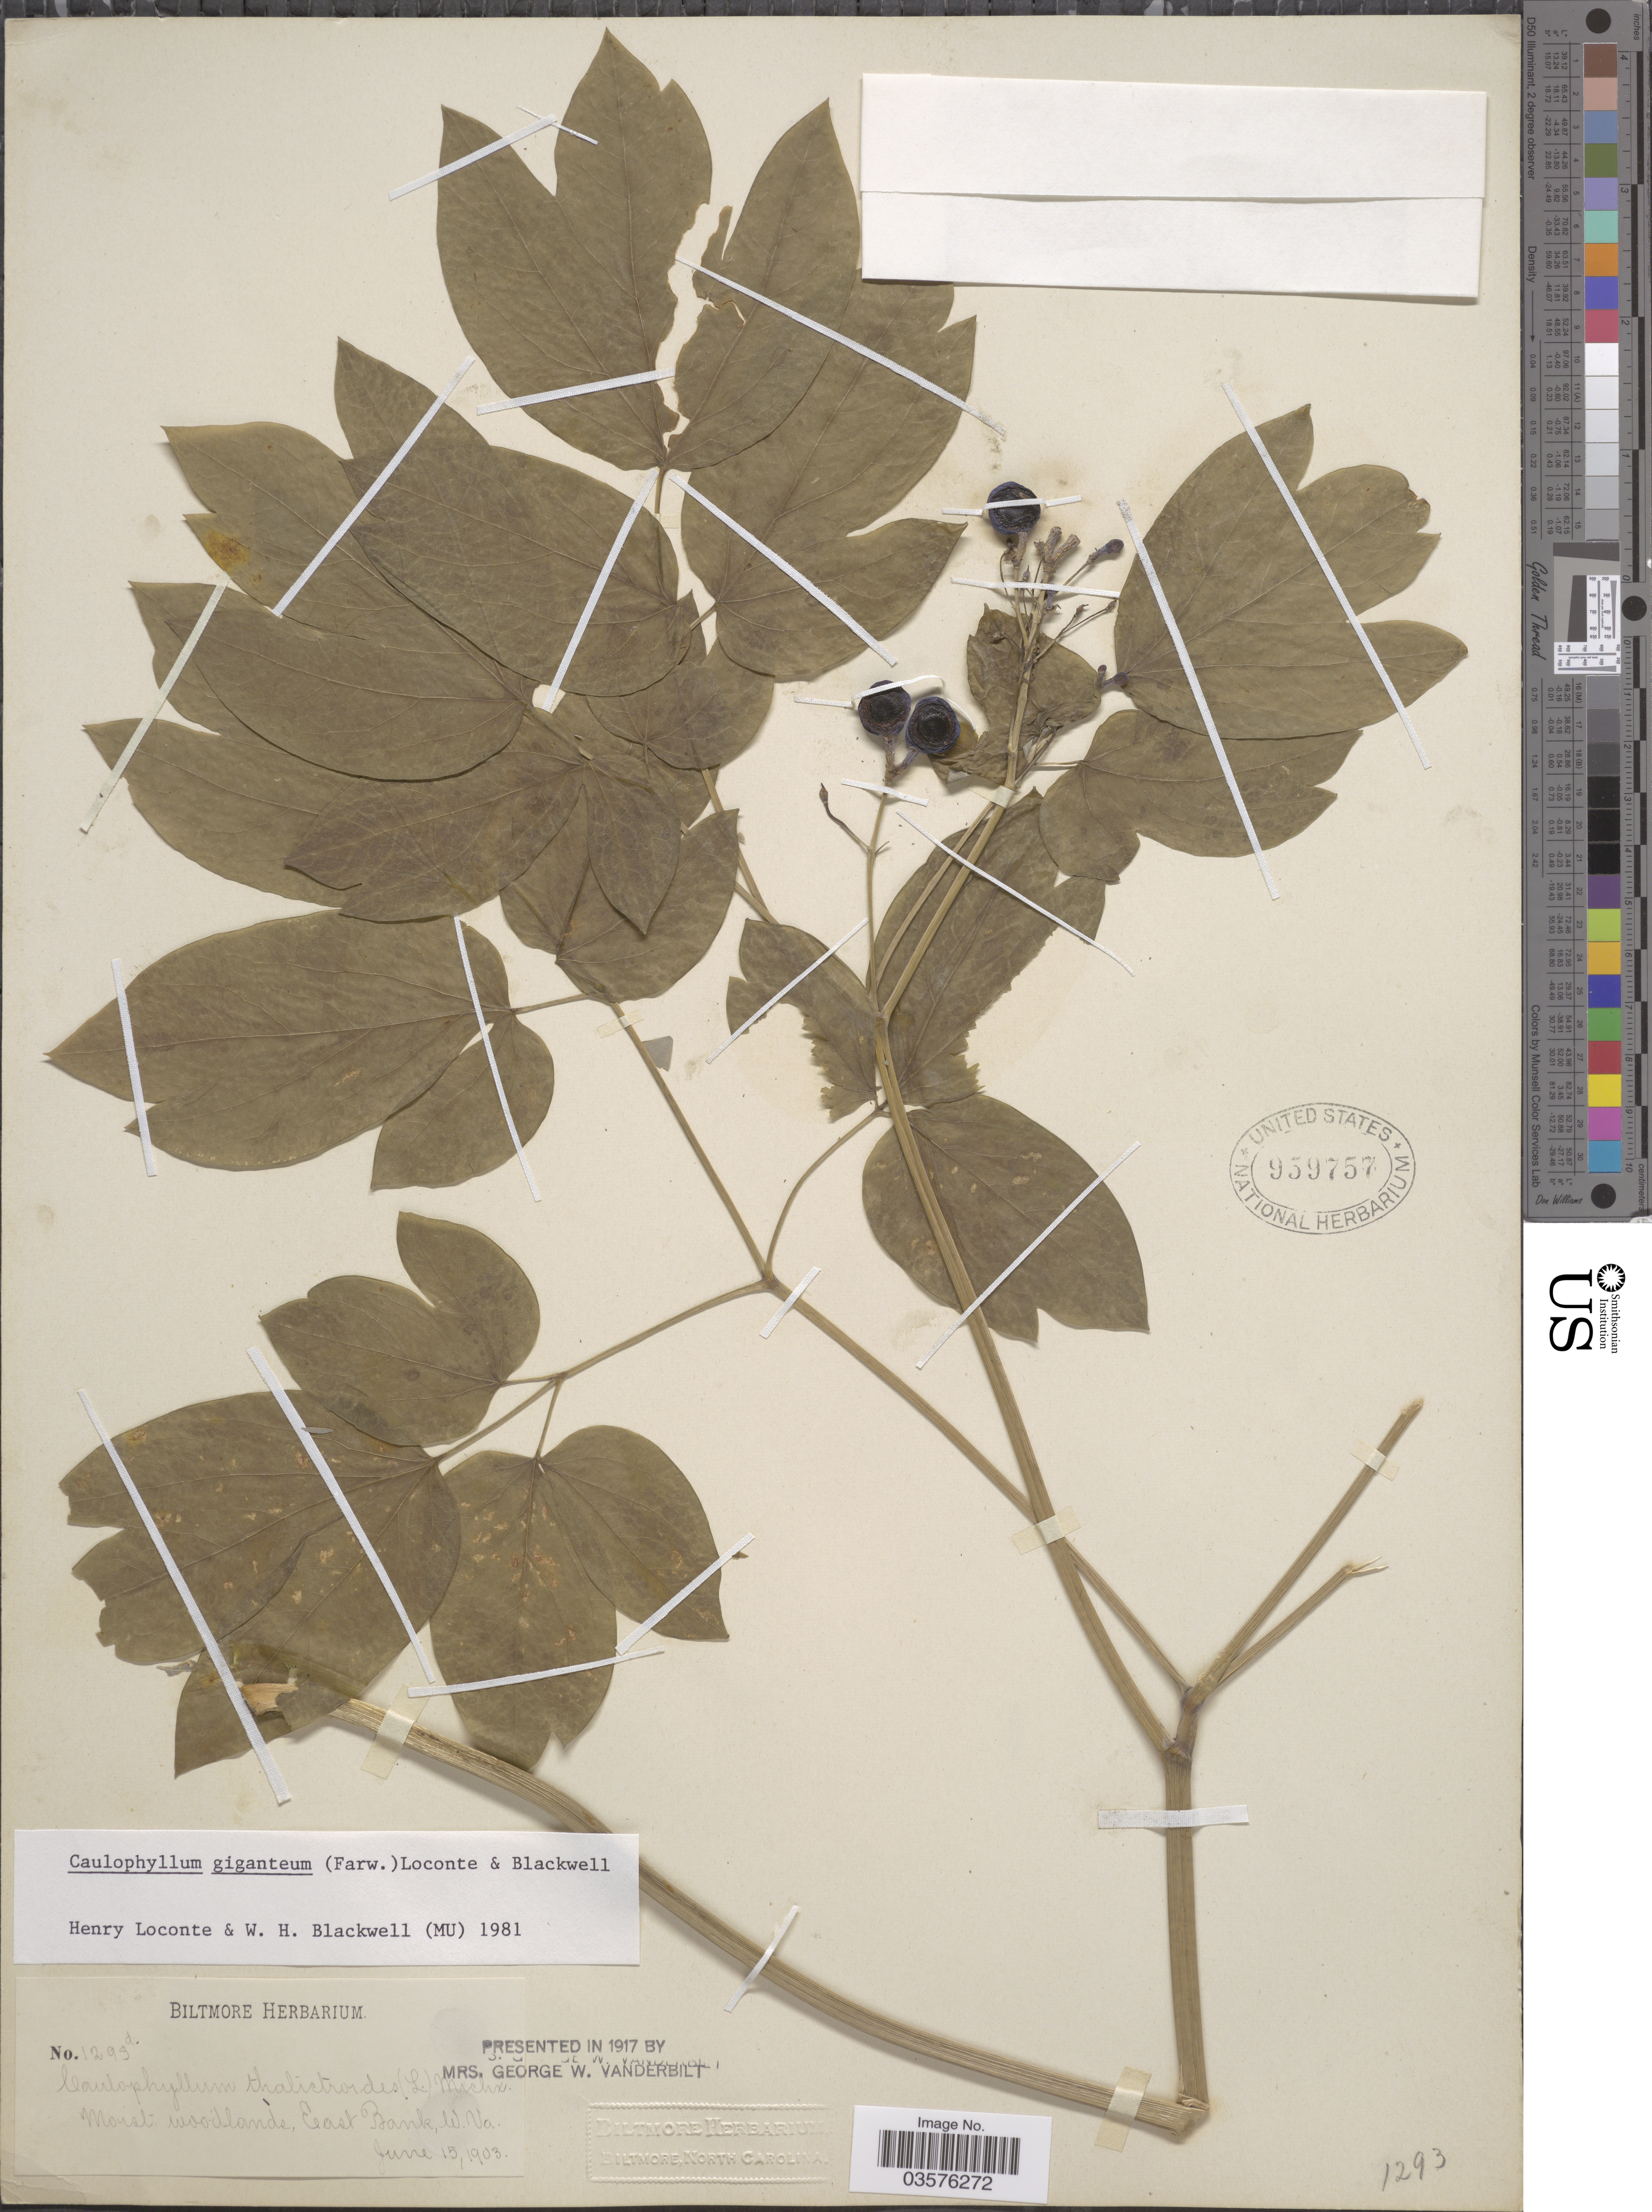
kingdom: Plantae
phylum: Tracheophyta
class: Magnoliopsida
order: Ranunculales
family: Berberidaceae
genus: Caulophyllum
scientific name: Caulophyllum giganteum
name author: (Farw.) Loconte & W.H. Blackw.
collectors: ex herb. Biltmore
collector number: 1393d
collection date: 1903-06-15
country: United States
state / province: West Virginia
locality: Moist woodlands, East Bank.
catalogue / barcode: US 959757